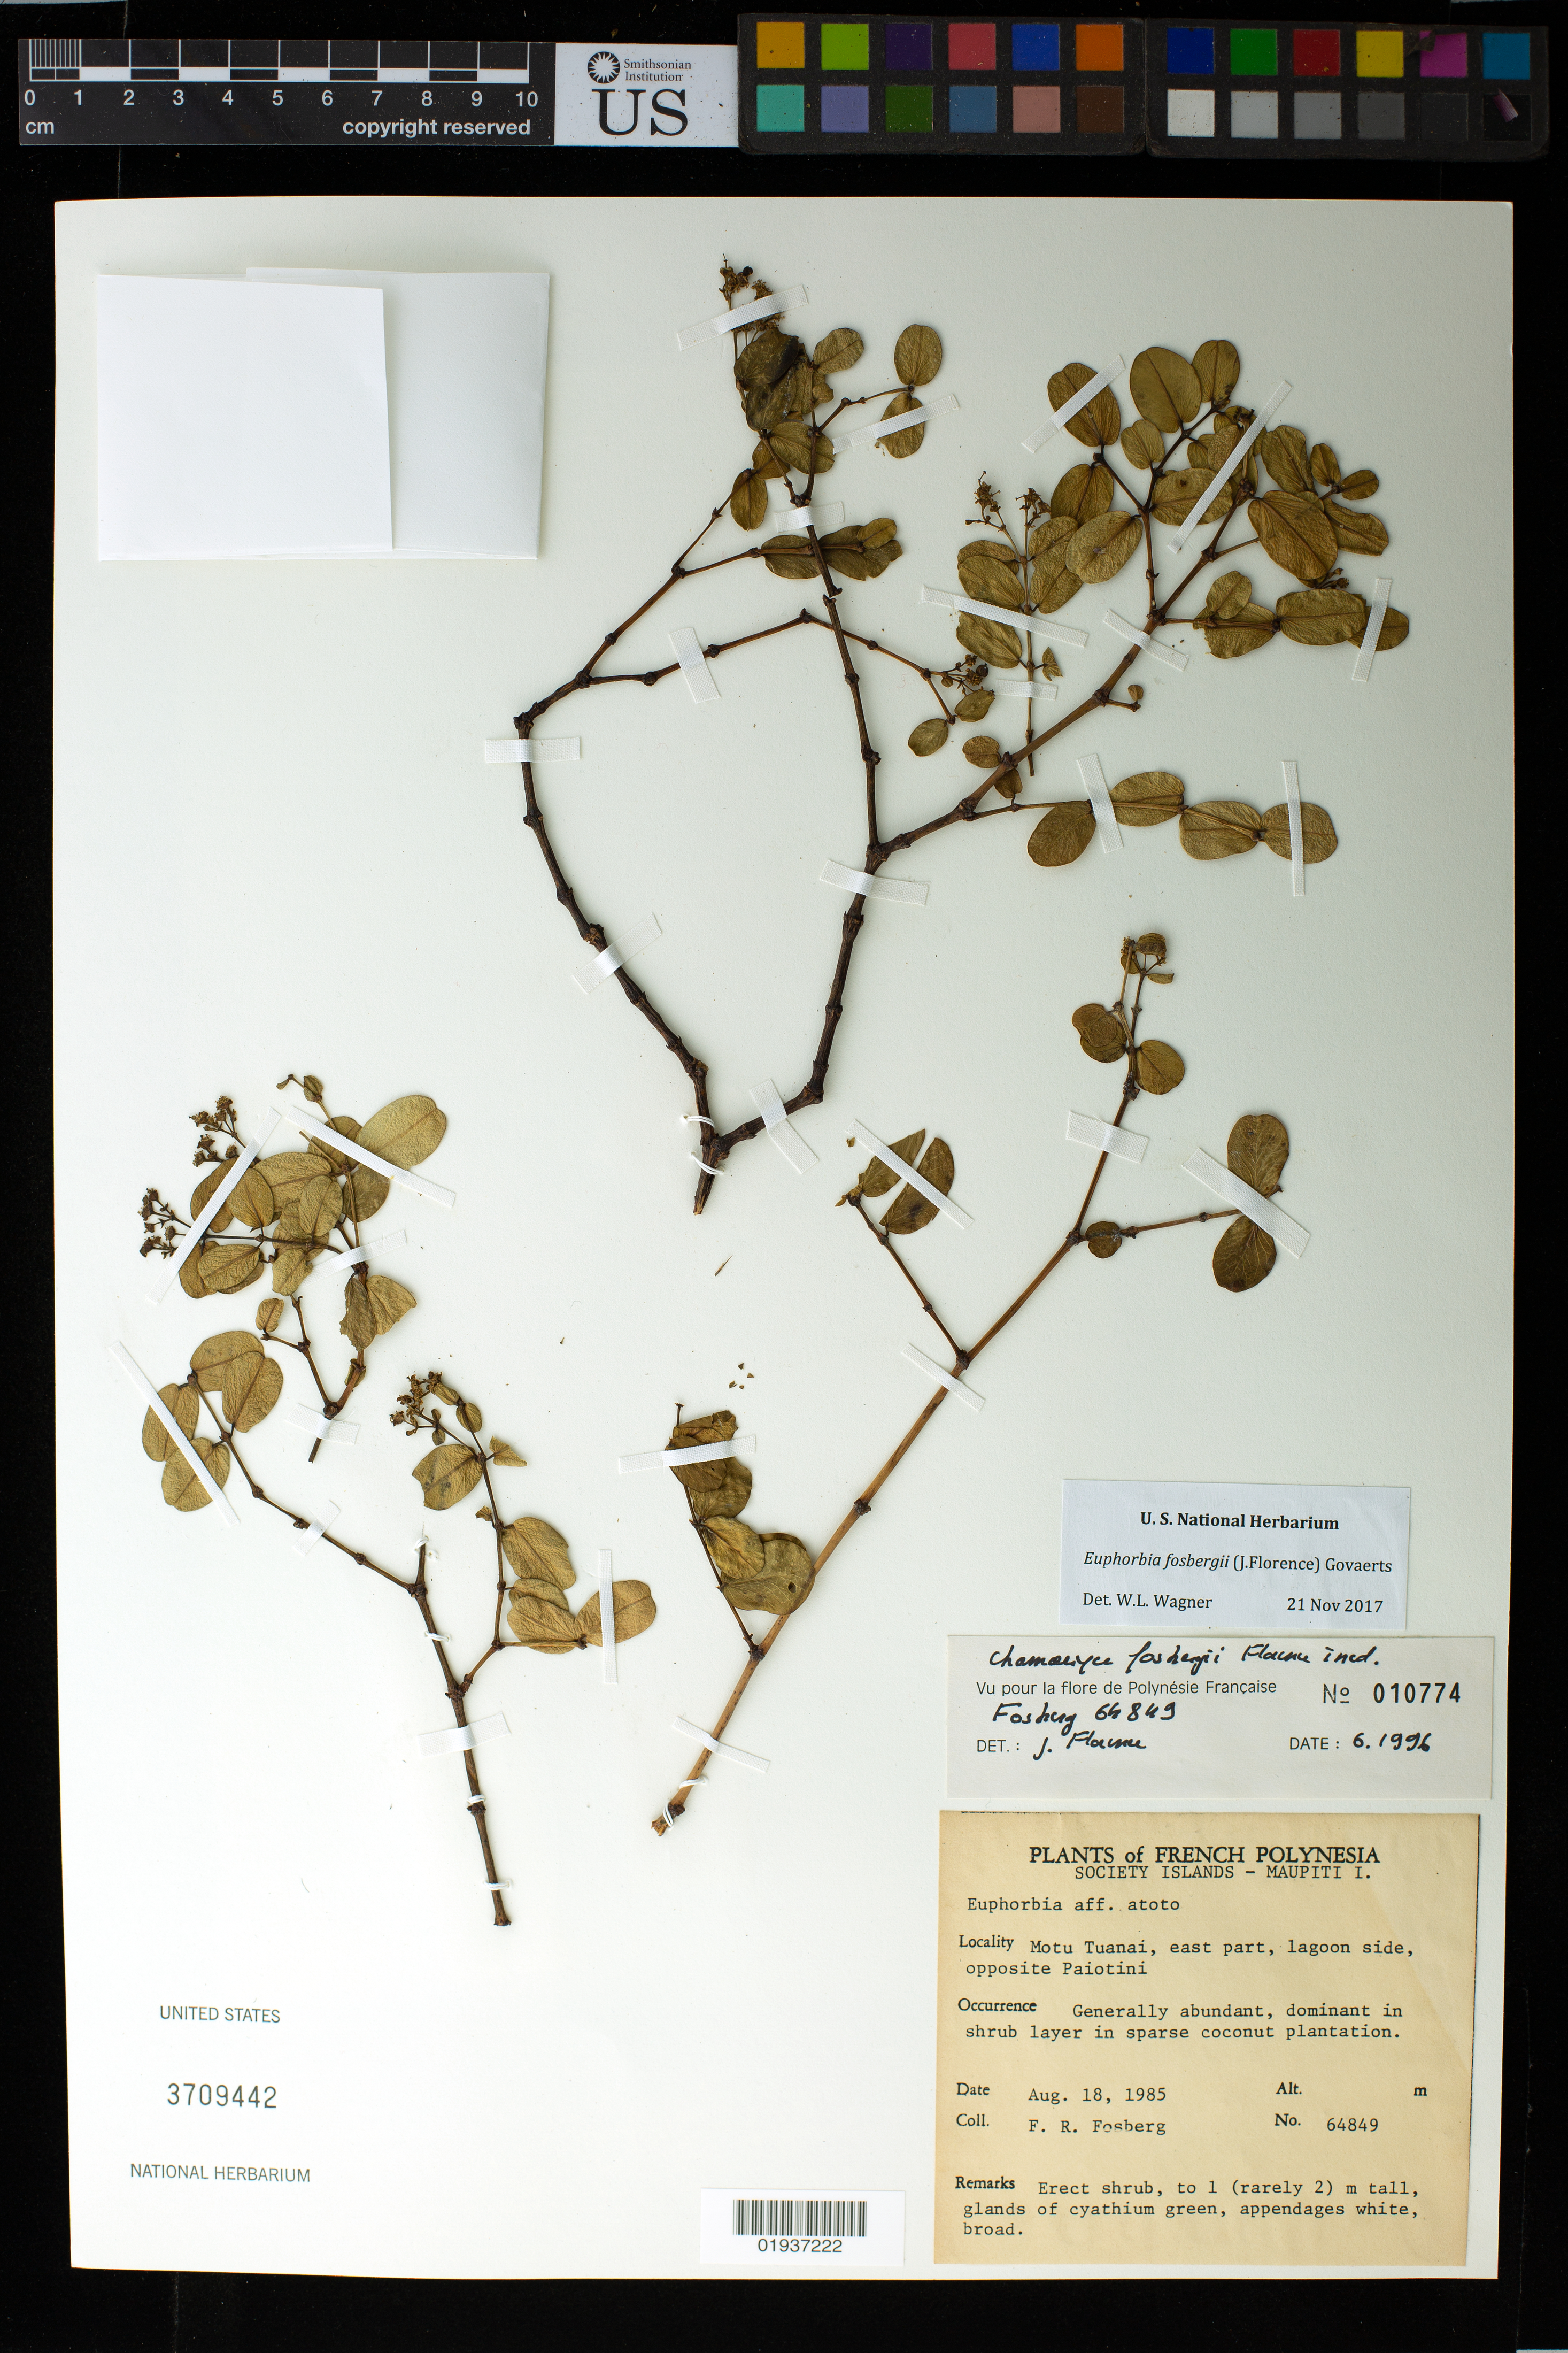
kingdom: Plantae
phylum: Tracheophyta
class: Magnoliopsida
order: Malpighiales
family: Euphorbiaceae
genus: Euphorbia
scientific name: Euphorbia fosbergii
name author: (J. Florence) Govaerts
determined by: Wagner, W. L., (BOT), Smithsonian Institution - National Museum of Natural History (UNITED STATES)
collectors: F. R. Fosberg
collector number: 64849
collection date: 1985-08-18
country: French Polynesia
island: Maupiti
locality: Society Islands - Maupiti I. Motu Tuanai, east part, lagoon side, opposite Paiotini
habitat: Coconut plantation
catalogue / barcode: US 3709442